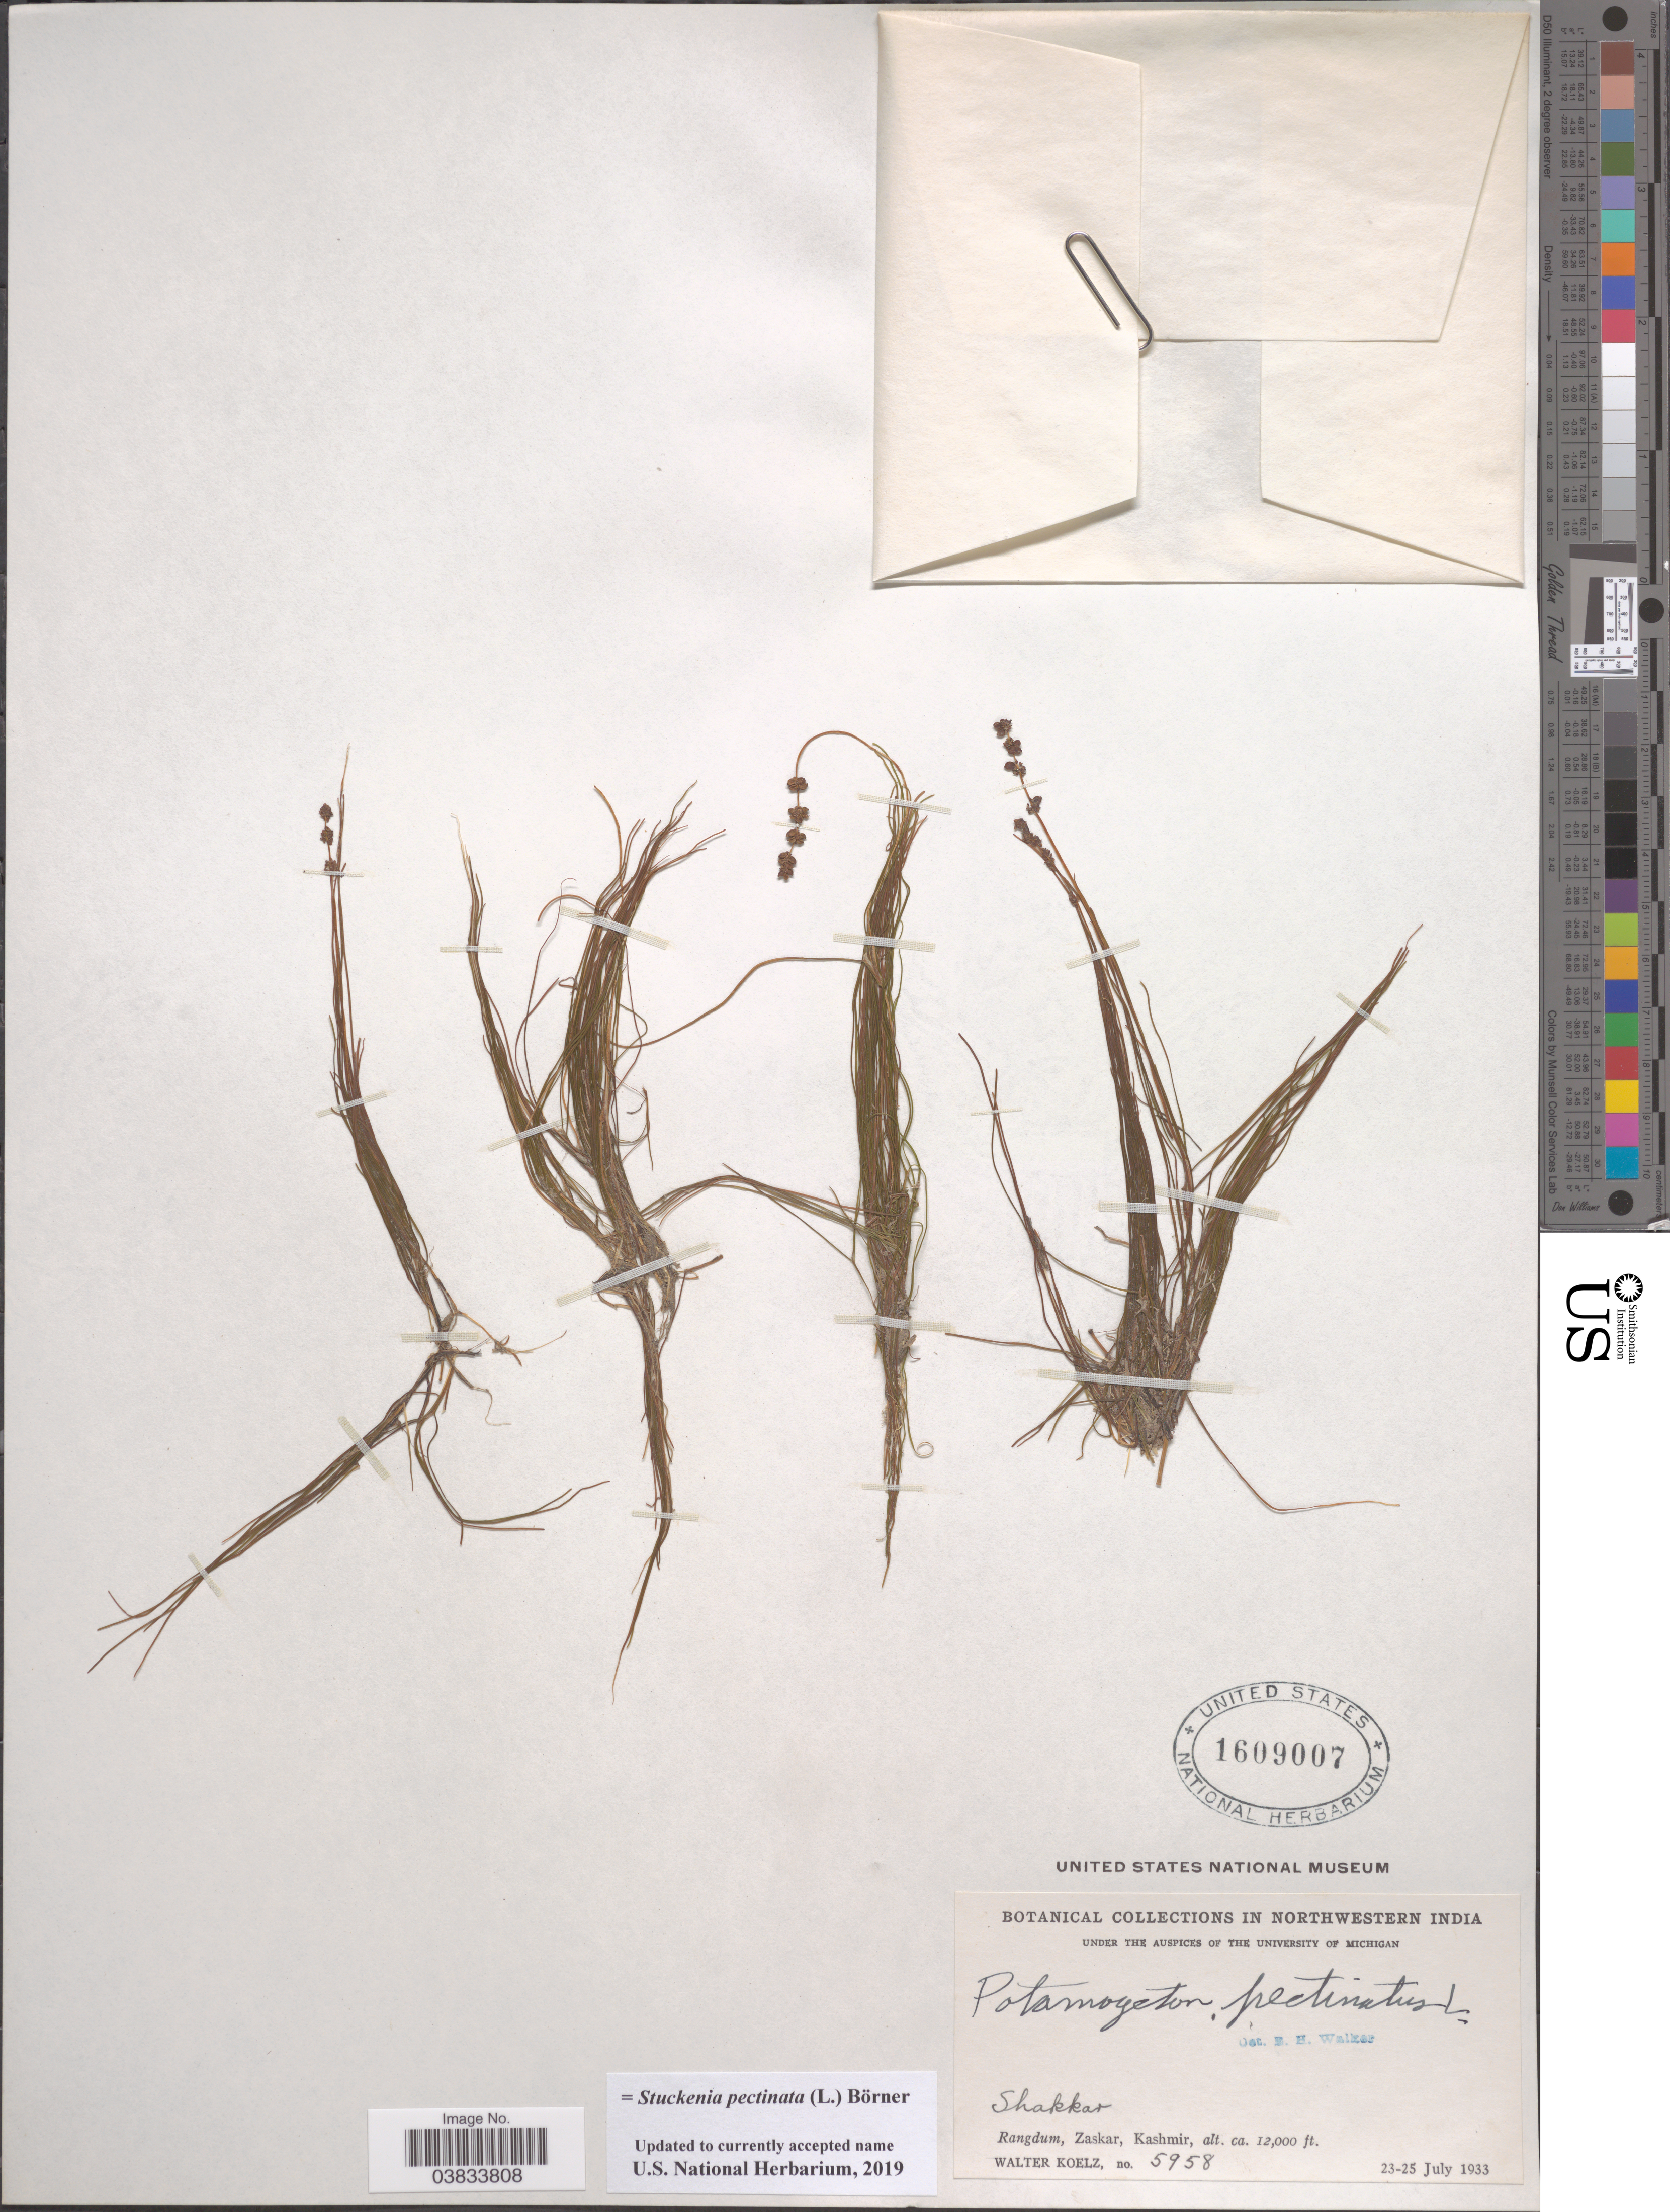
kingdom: Plantae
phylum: Tracheophyta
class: Liliopsida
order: Alismatales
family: Potamogetonaceae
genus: Stuckenia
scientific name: Stuckenia pectinata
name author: (L.) Börner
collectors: W. N. Koelz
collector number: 5958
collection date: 1933-07-23/1933-07-25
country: India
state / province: Jammu and Kashmir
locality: Northwestern India. Shakkar. Rangdum, Zaskar, Kashmir.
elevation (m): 3658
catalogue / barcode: US 1609007